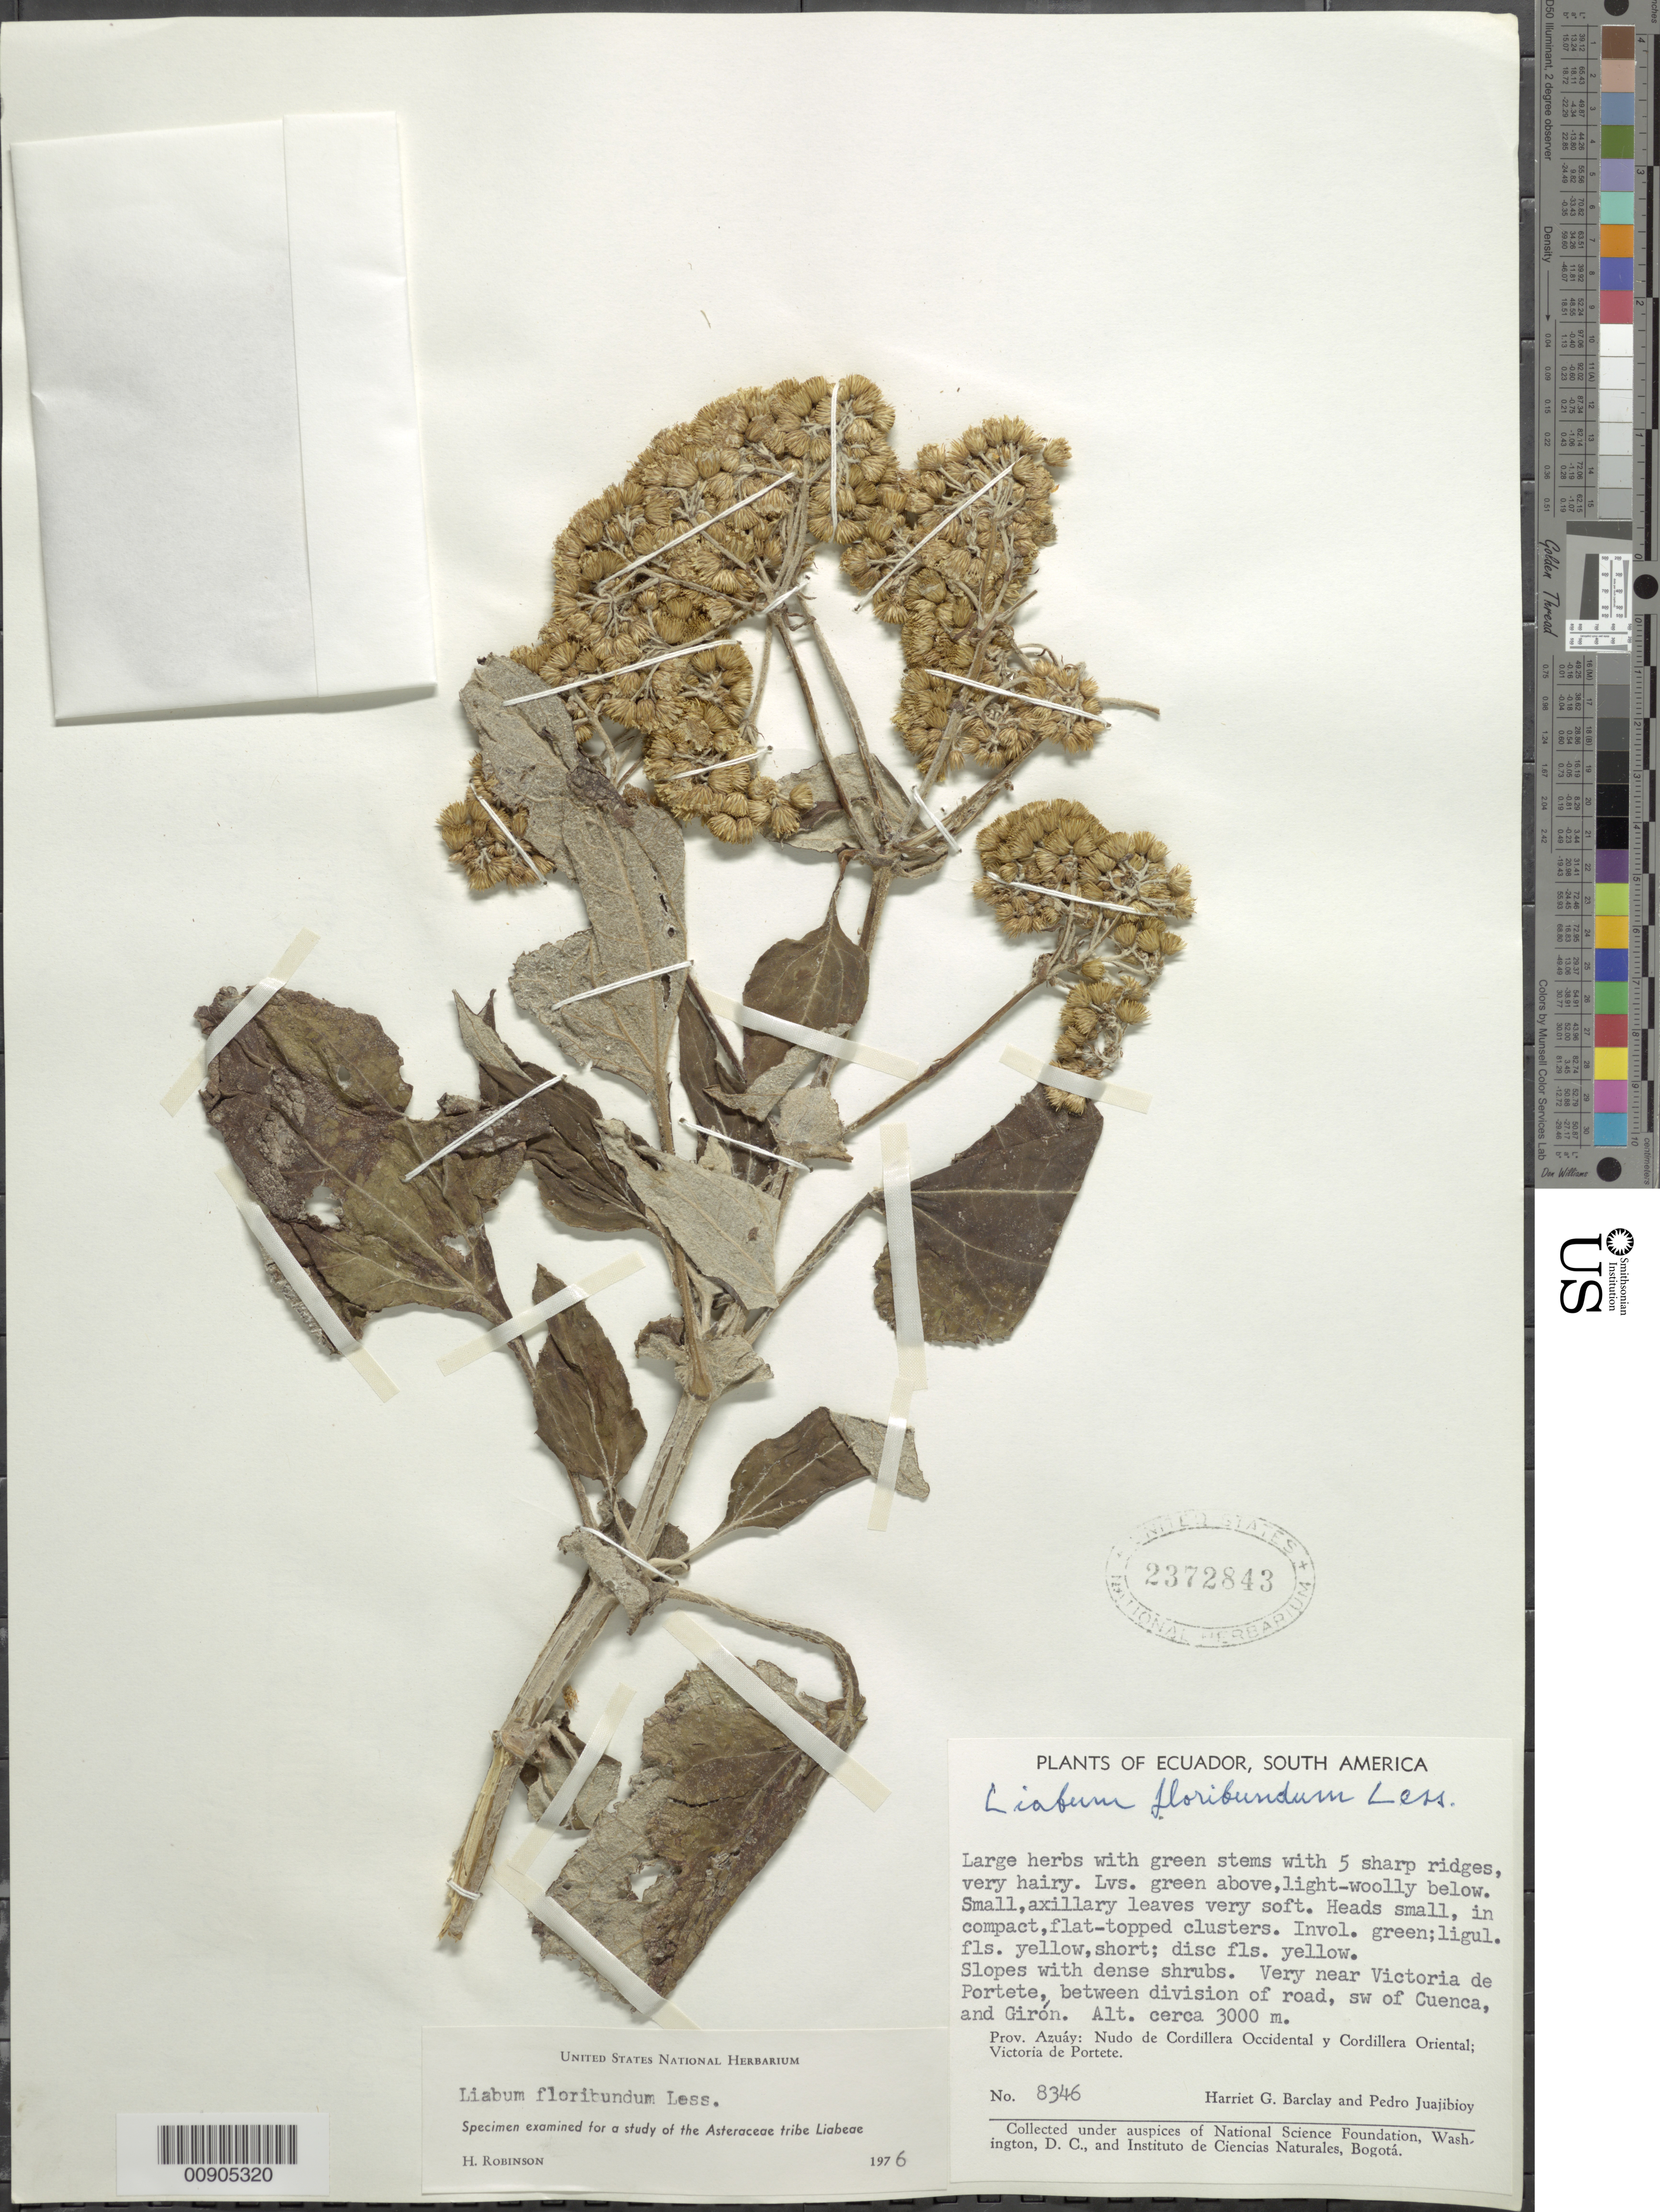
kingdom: Plantae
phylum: Tracheophyta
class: Magnoliopsida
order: Asterales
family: Asteraceae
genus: Liabum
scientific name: Liabum floribundum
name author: Less.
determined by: Robinson, Harold E., (US)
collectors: H. G. Barclay & P. Juajibioy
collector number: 8346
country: Ecuador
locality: Prov. Azuáy, Victoria de Portete, SW of Cuenca and Girón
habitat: Slopes with dense shrubs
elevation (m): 3000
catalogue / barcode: US 2372843